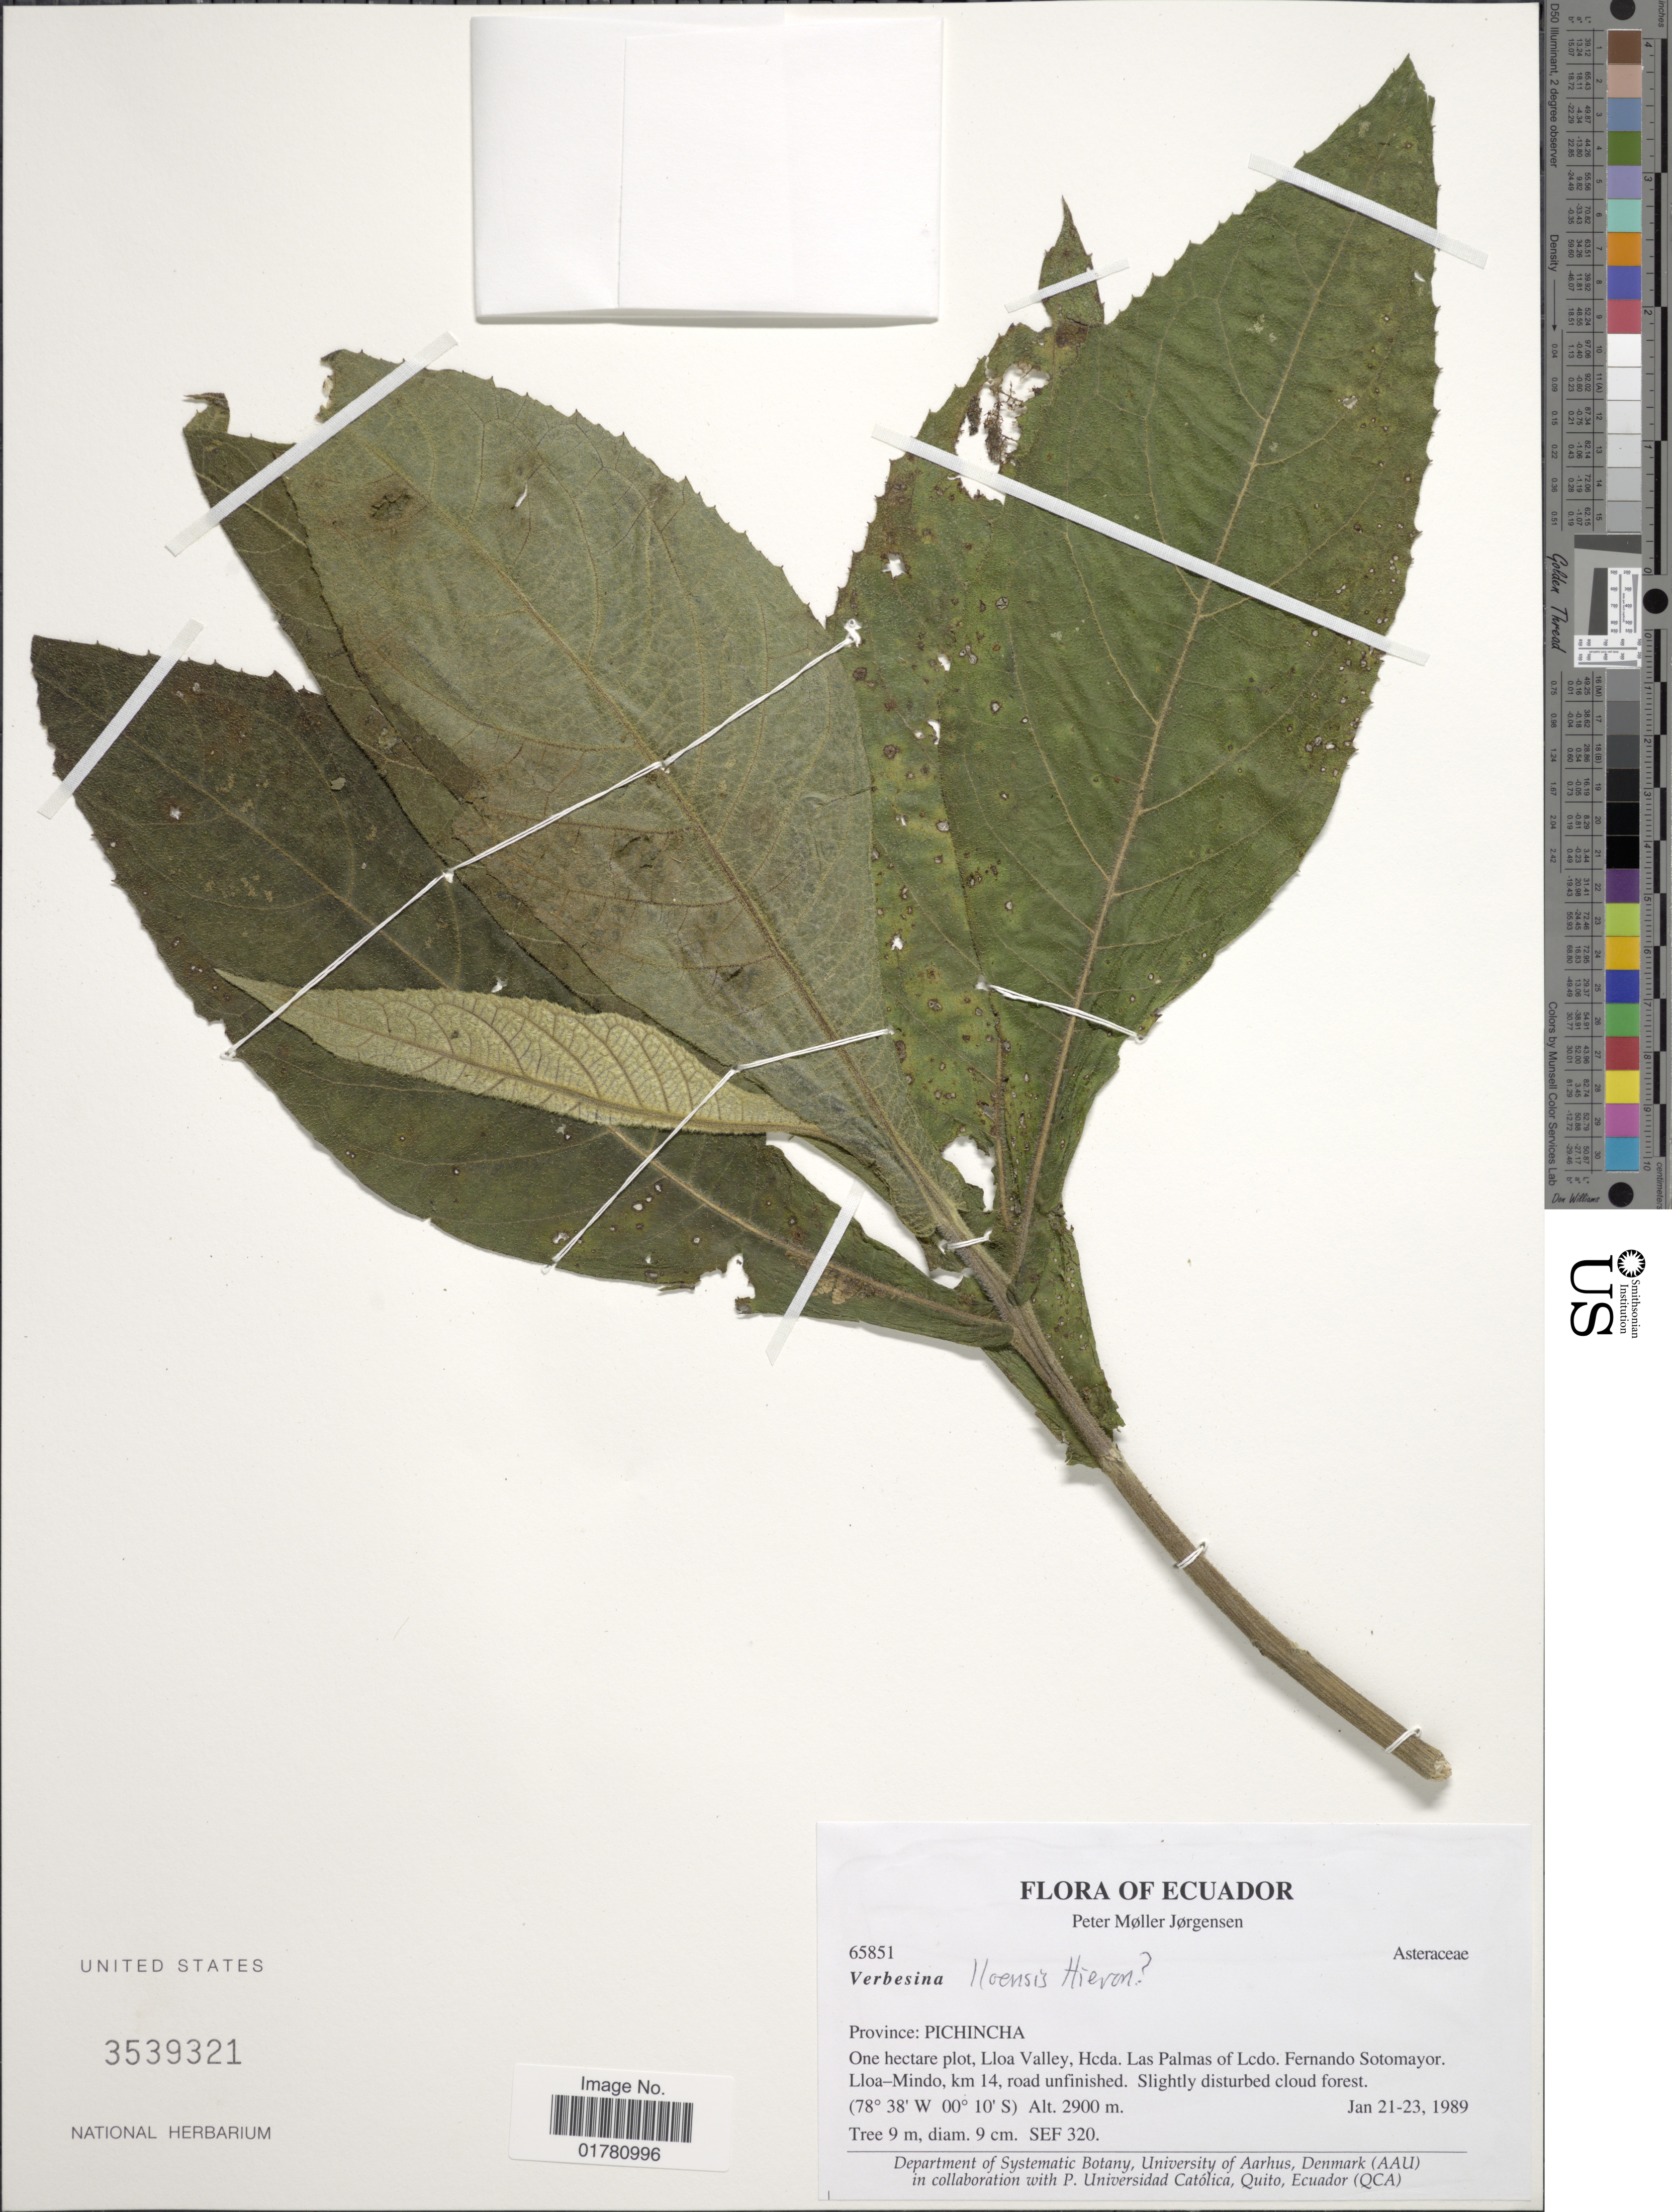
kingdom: Plantae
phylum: Tracheophyta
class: Magnoliopsida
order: Asterales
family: Asteraceae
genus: Verbesina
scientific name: Verbesina lloensis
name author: Hieron.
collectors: P. M. Jørgensen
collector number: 65851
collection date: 1989-01-21/1989-01-23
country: Ecuador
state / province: Pichincha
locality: One hectare plot, Lloa Valley, Hcda. Las Palmas of Lcdo. Fernando Sotomayor. Lloa-Mindo, km 14, road unfinished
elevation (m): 2900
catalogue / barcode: US 3539321